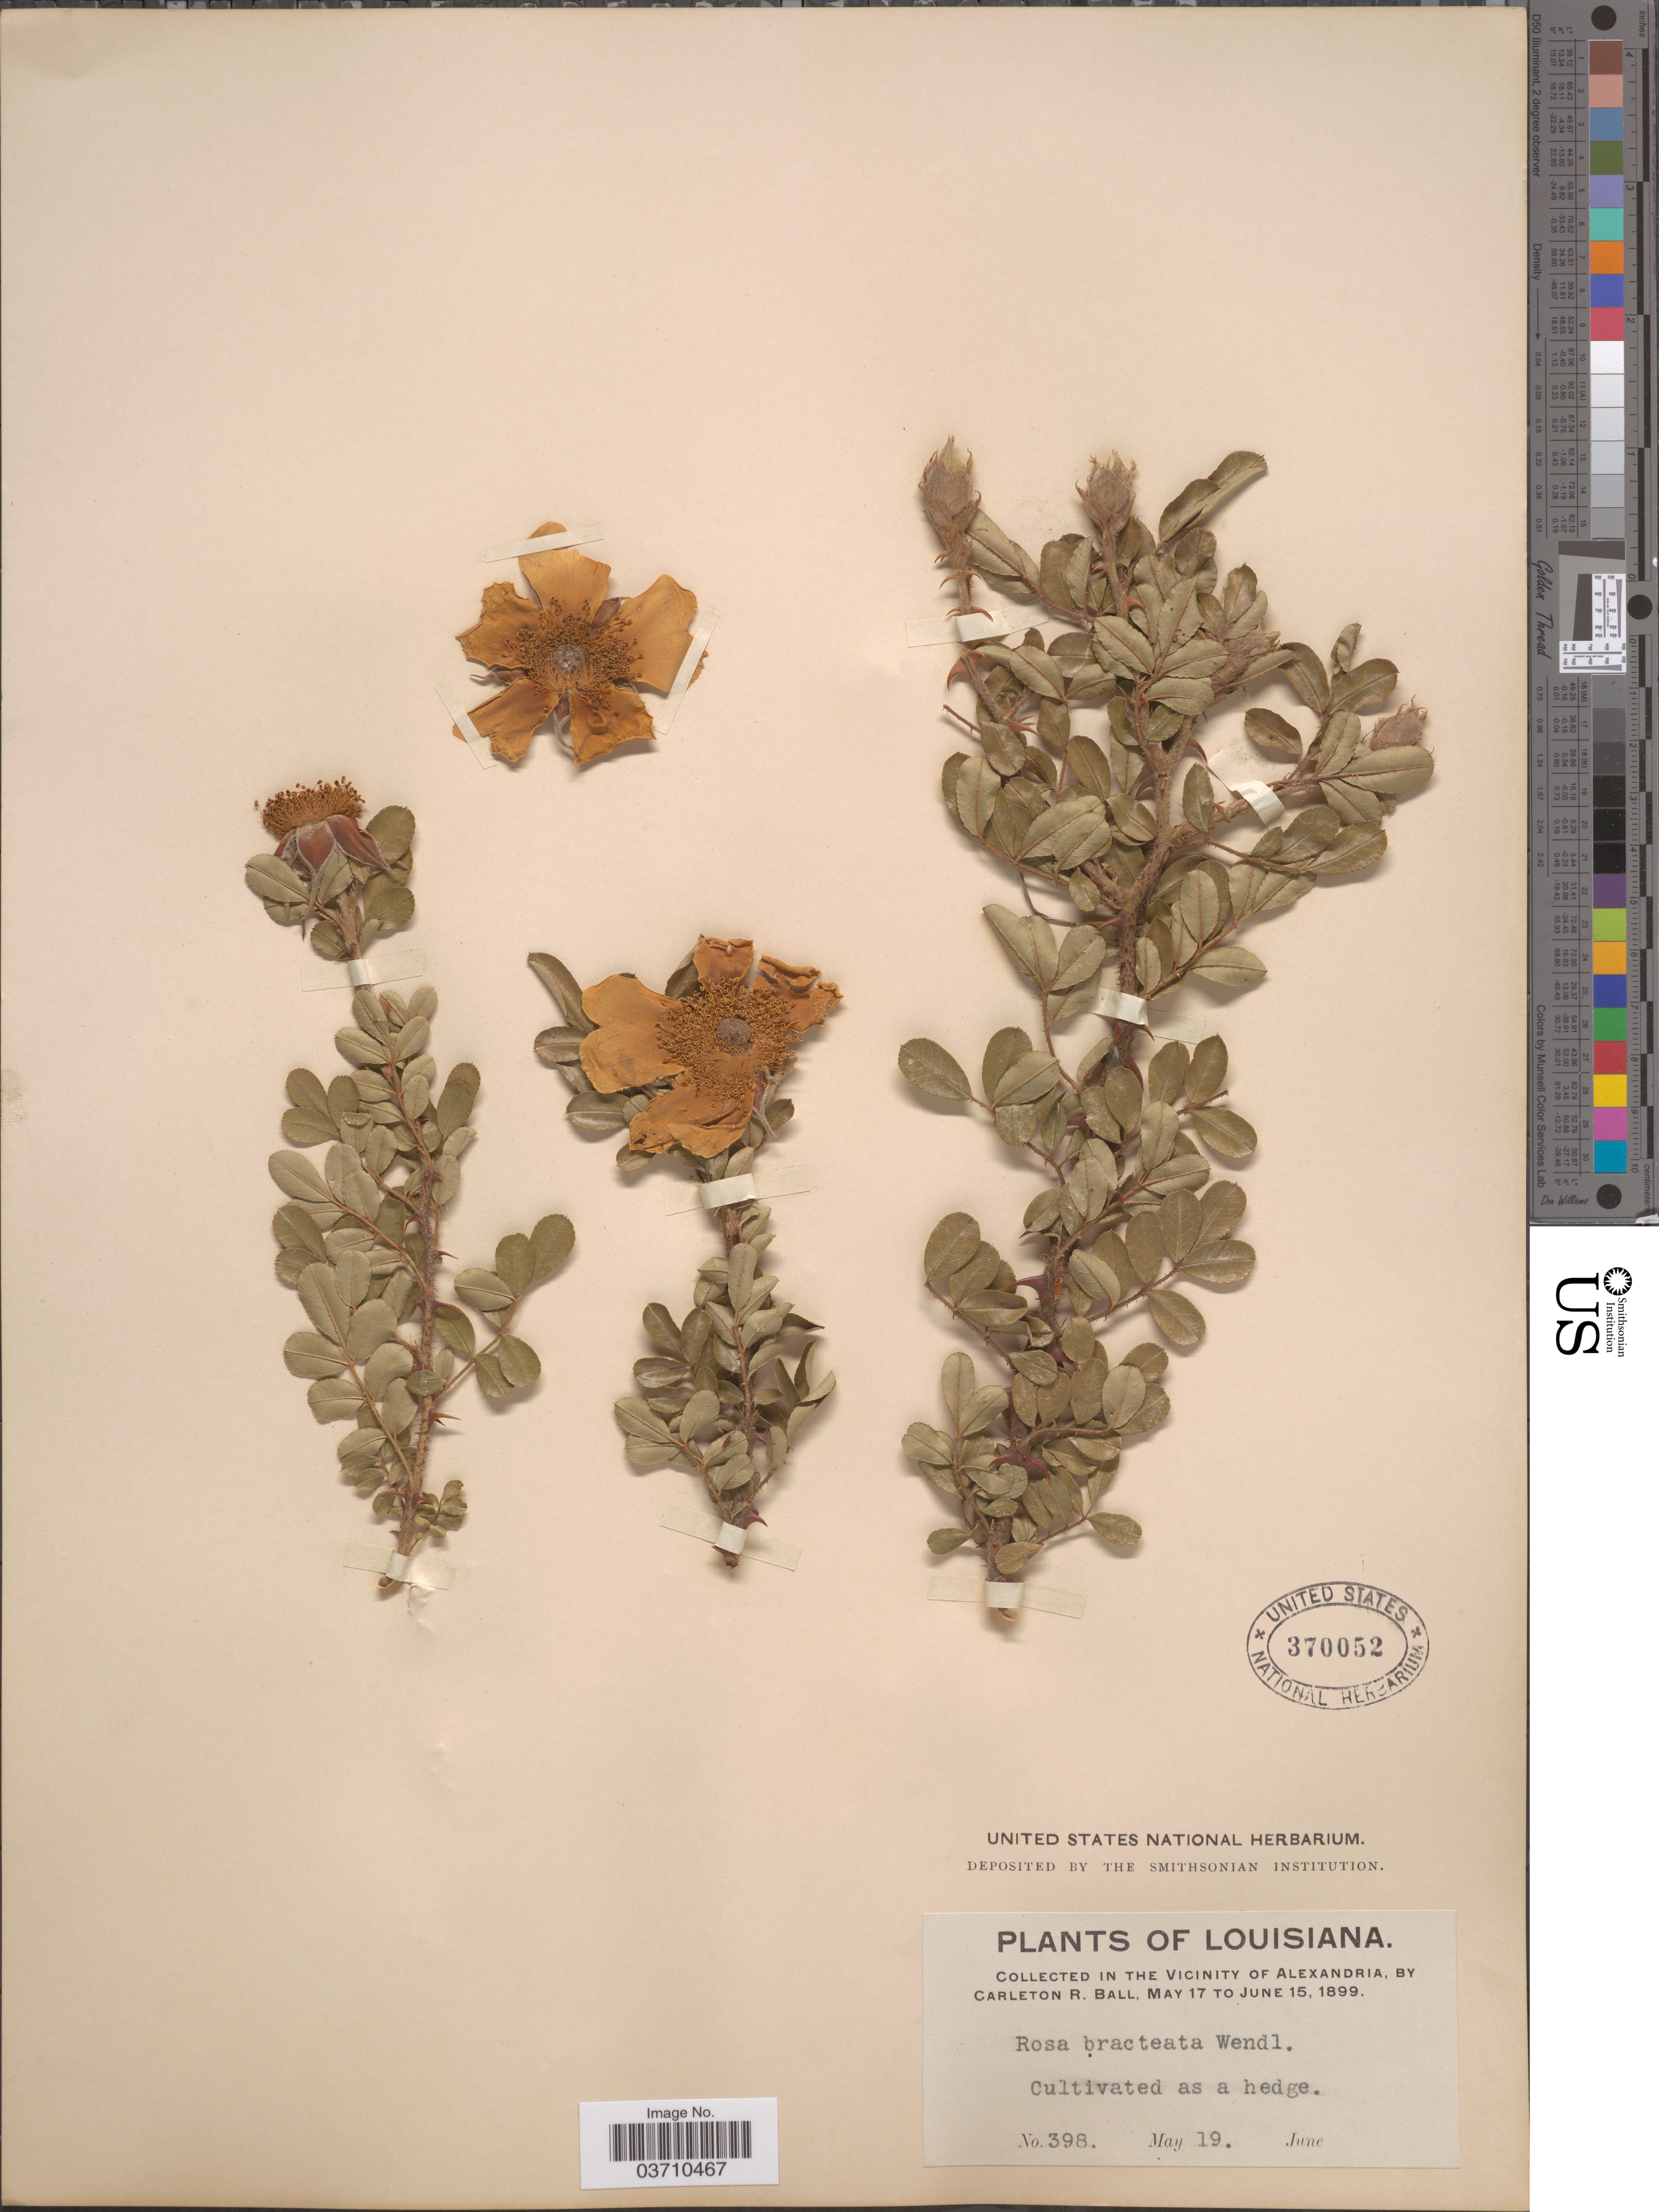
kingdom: Plantae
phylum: Tracheophyta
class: Magnoliopsida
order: Rosales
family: Rosaceae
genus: Rosa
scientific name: Rosa bracteata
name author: J.C. Wendl.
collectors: C. R. Ball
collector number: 398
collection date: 1899-05-19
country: United States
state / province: Louisiana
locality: Vicinity of Alexandria.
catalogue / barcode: US 370052